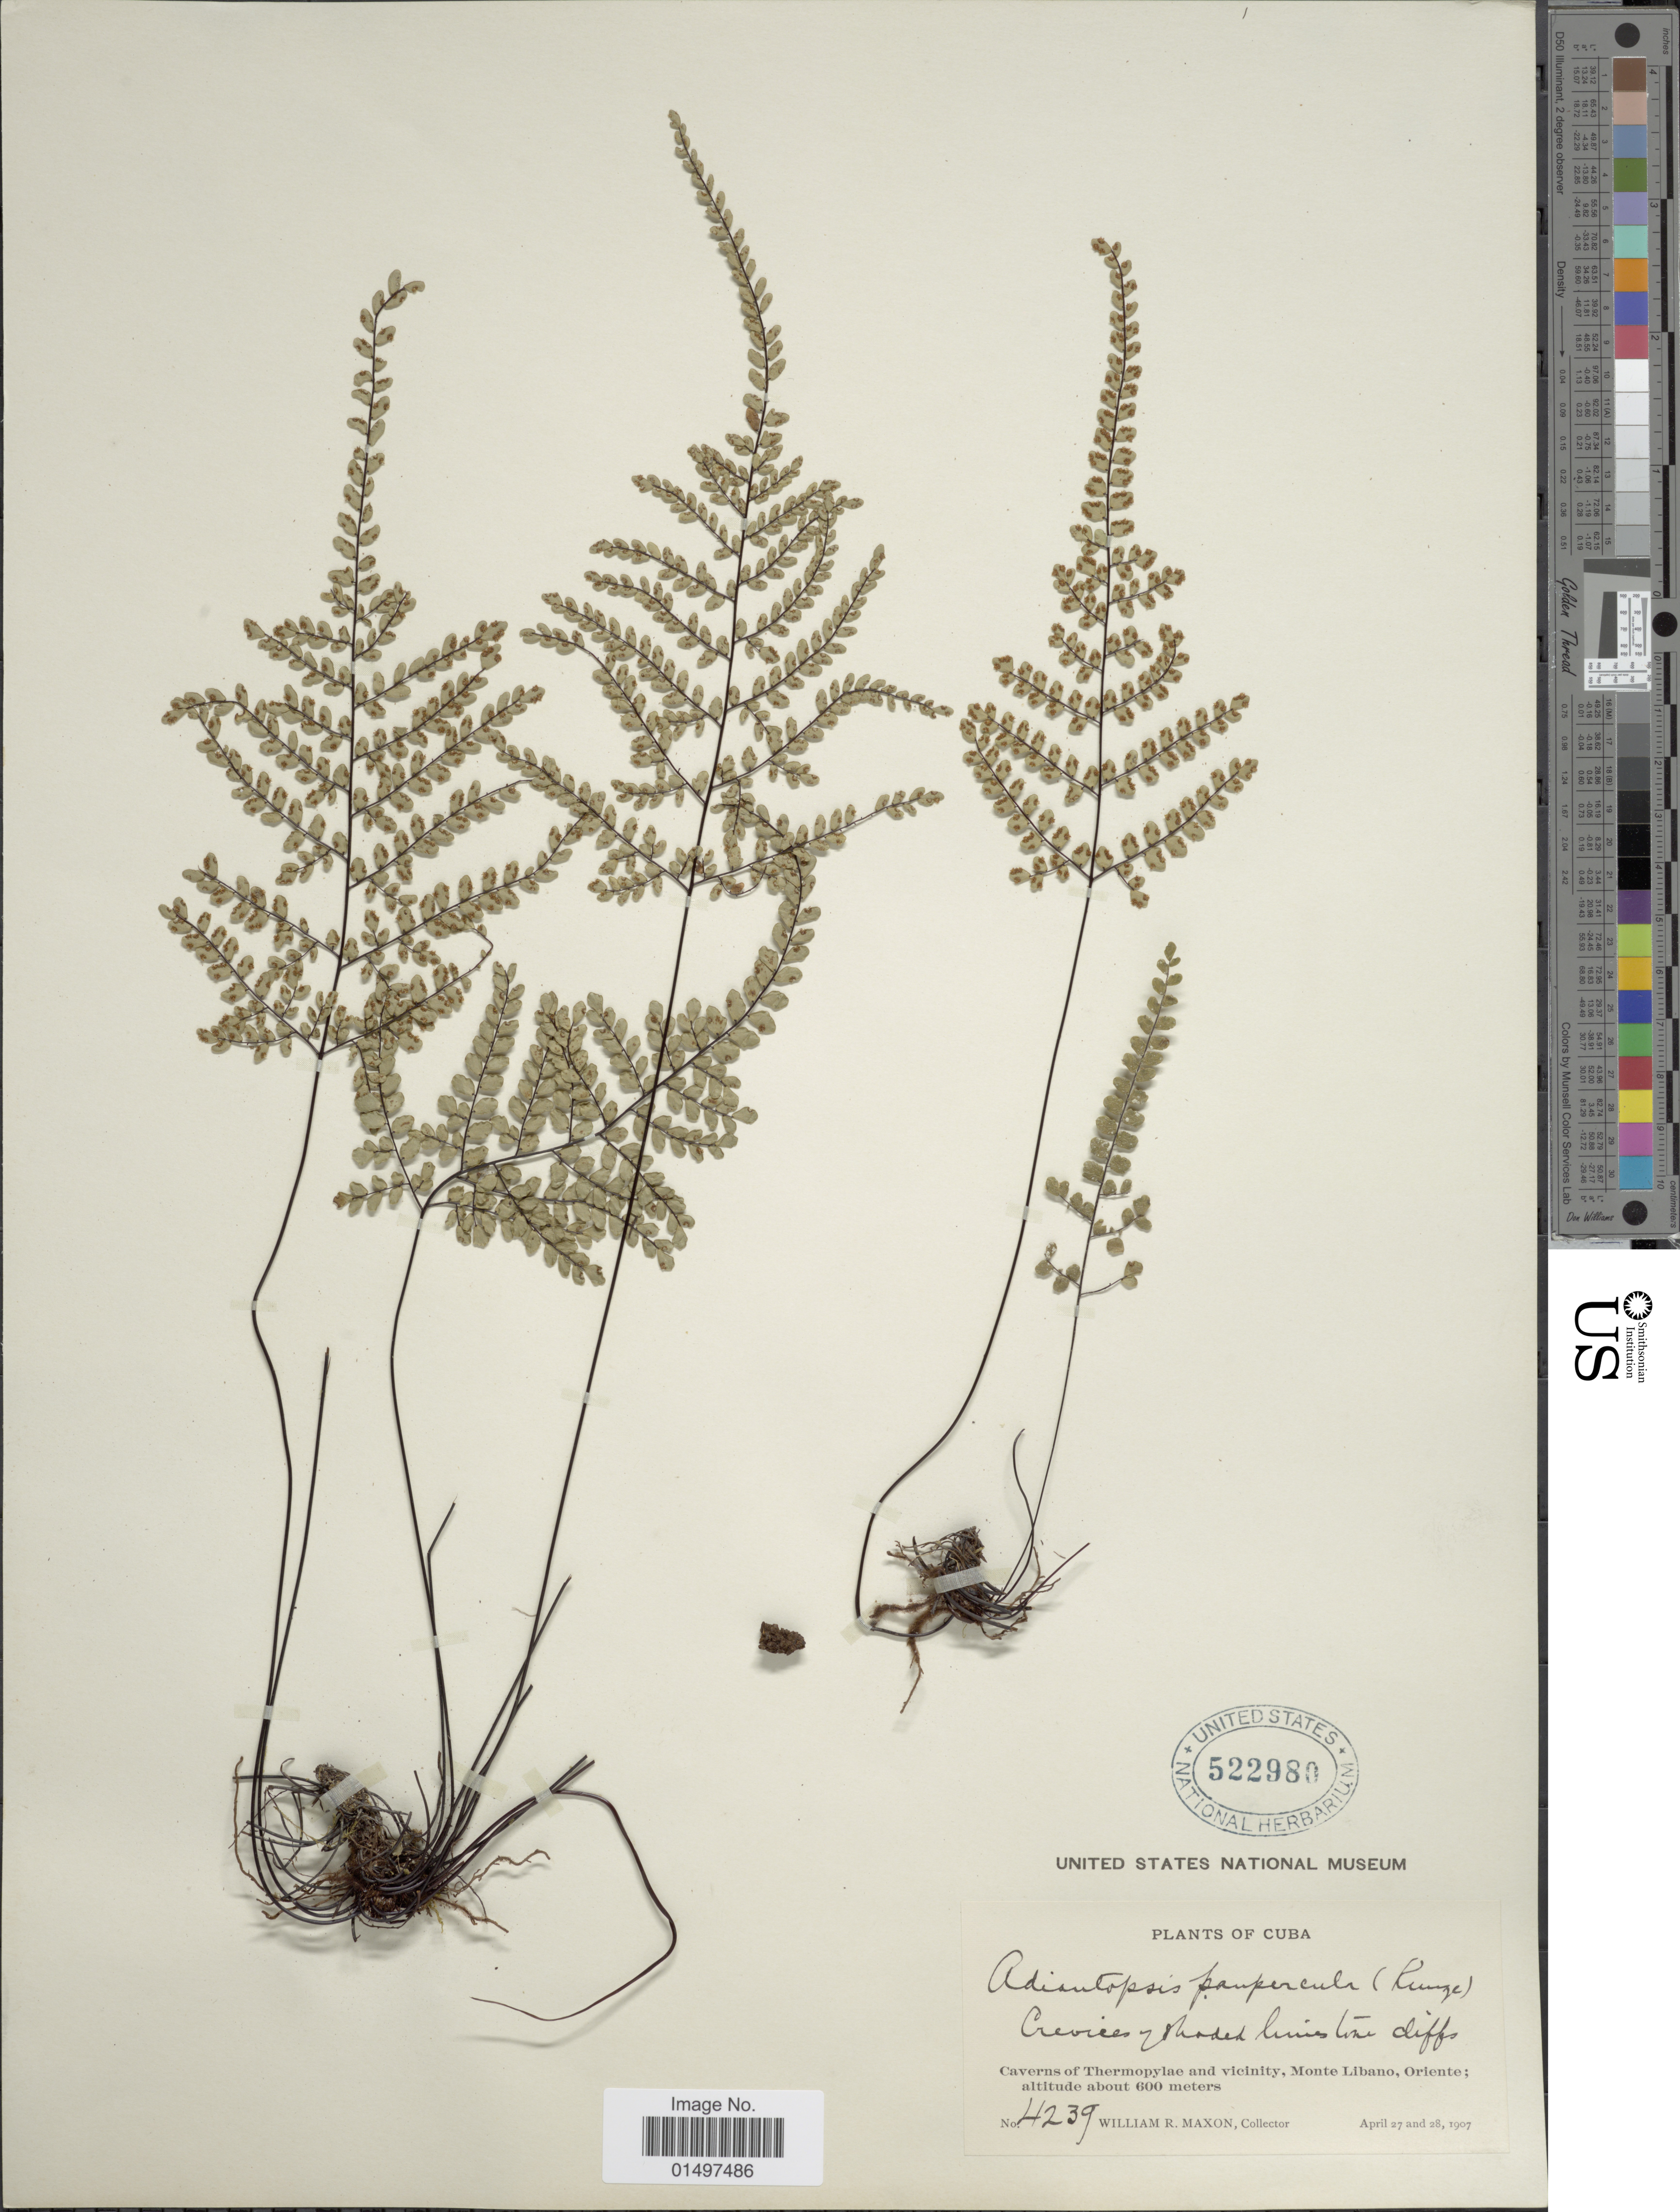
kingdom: Plantae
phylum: Tracheophyta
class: Polypodiopsida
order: Polypodiales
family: Pteridaceae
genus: Adiantopsis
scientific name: Adiantopsis paupercula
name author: (Kunze) Fée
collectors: W. R. Maxon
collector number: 4239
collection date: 1907-04-27/1907-04-28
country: Cuba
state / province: Oriente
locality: Caverns of Thermopylae and vicinity, Monte Libano.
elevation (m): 600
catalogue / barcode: US 522980